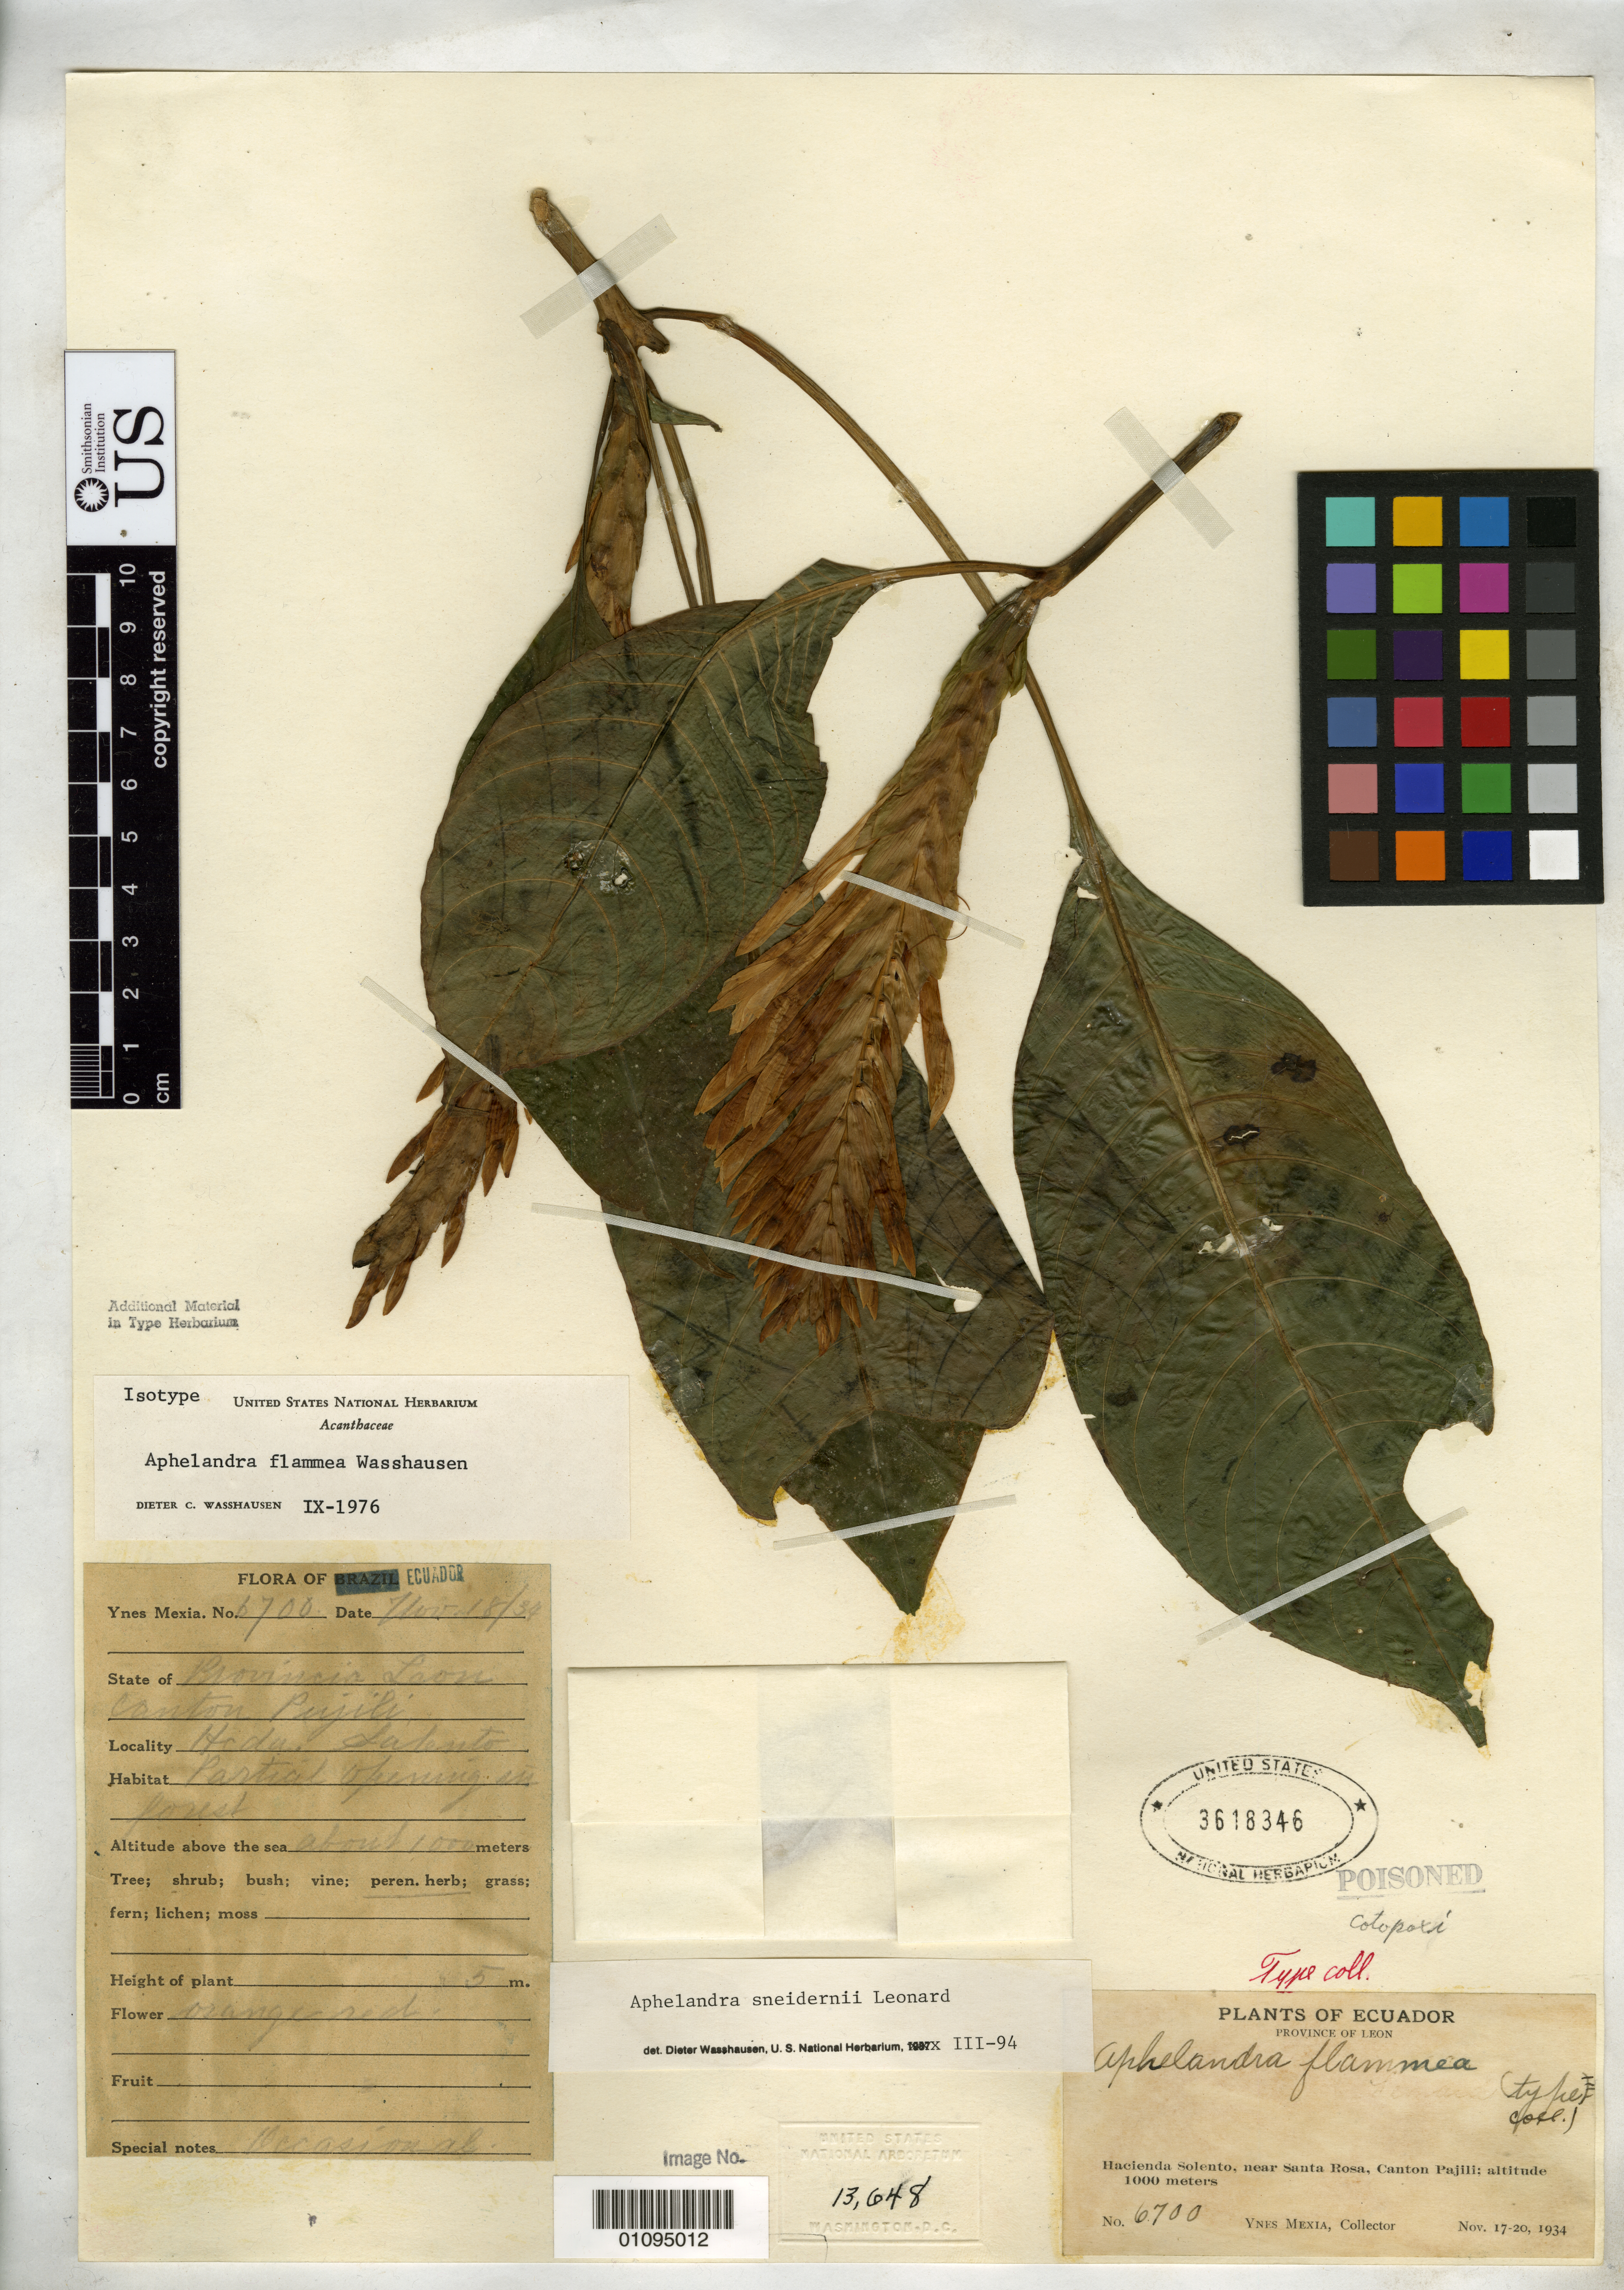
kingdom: Plantae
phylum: Tracheophyta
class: Magnoliopsida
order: Lamiales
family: Acanthaceae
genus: Aphelandra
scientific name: Aphelandra flammea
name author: Wassh.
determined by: Wasshausen, Dieter C., (BOT), Smithsonian Institution - National Museum of Natural History (UNITED STATES)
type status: Isotype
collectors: Y. Mexia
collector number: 6700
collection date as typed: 17 Nov 1934 to 20 Nov 1934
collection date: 1934-11-17/1934-11-20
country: Ecuador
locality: Hacienda Solento, near Santa Rosa, Canton Pajili, Province of Leon.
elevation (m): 1000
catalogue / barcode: US 3618346